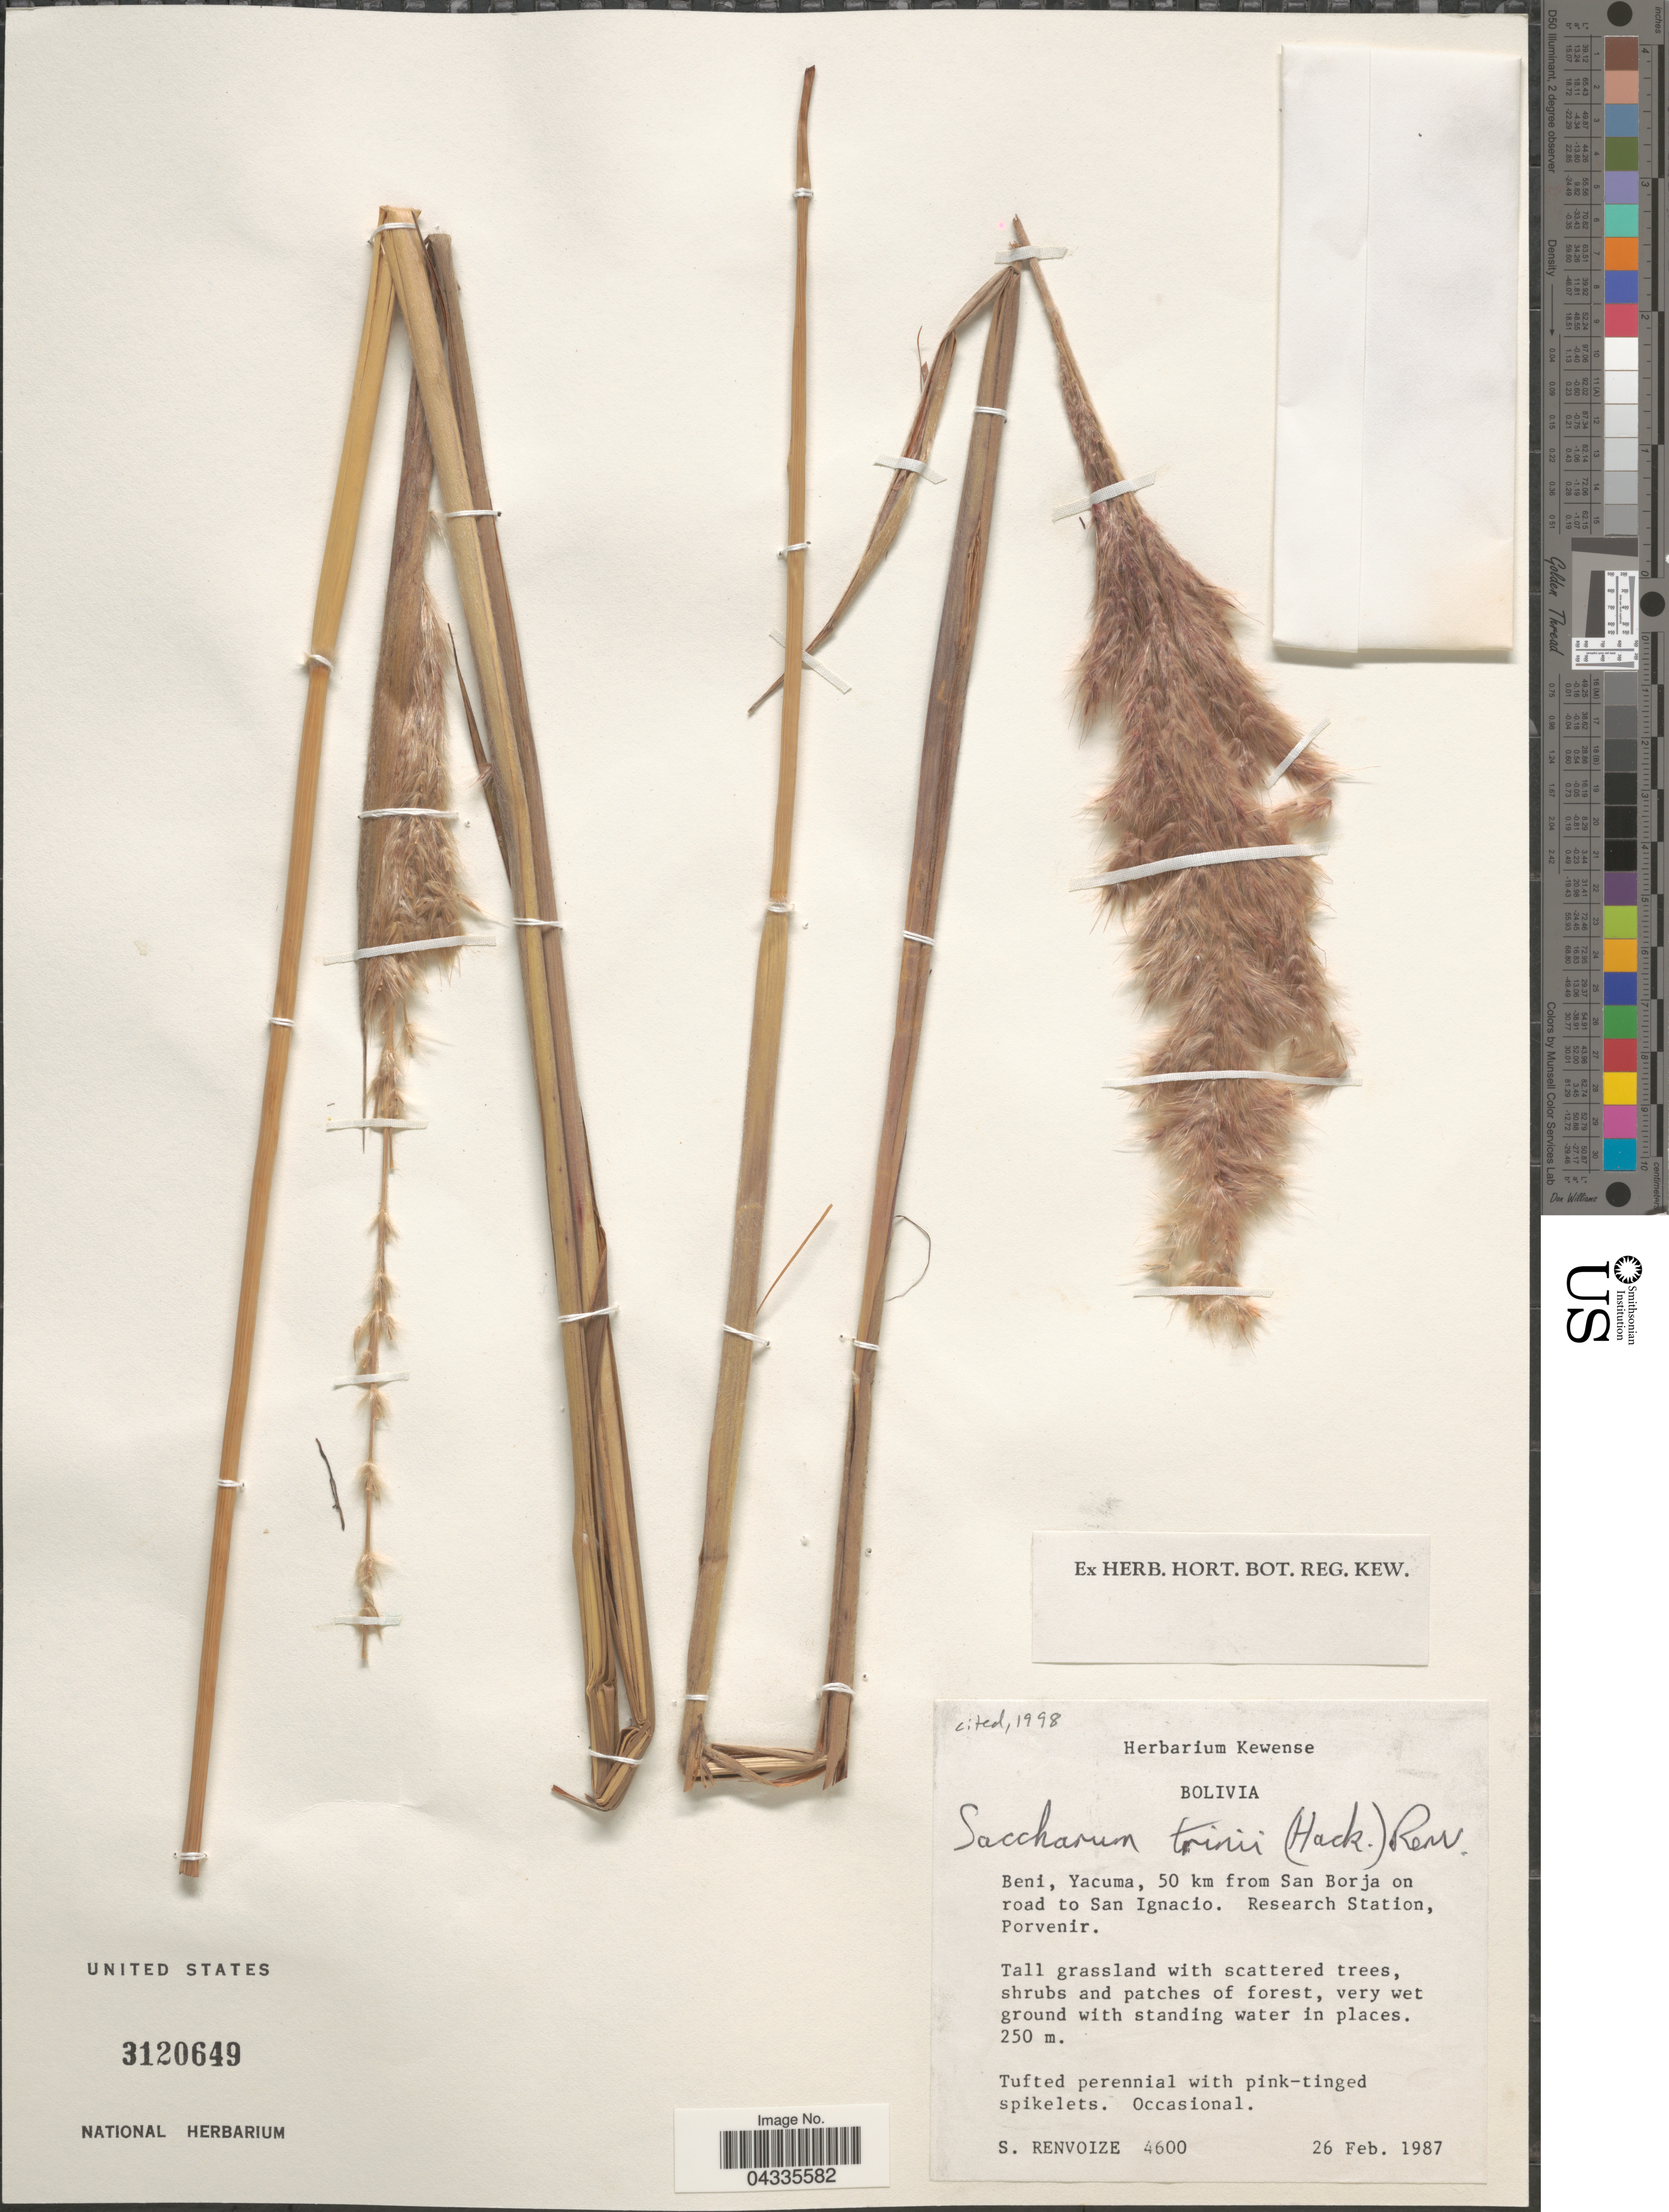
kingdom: Plantae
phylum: Tracheophyta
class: Liliopsida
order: Poales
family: Poaceae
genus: Erianthus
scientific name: Erianthus trinii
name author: Hack.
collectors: S. A. Renvoize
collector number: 4600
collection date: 1987-02-26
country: Bolivia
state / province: Beni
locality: Yacuma, 50 km from San Borja on road to San Ignacio. Research Station, Porvenir.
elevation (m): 250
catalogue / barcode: US 3120649